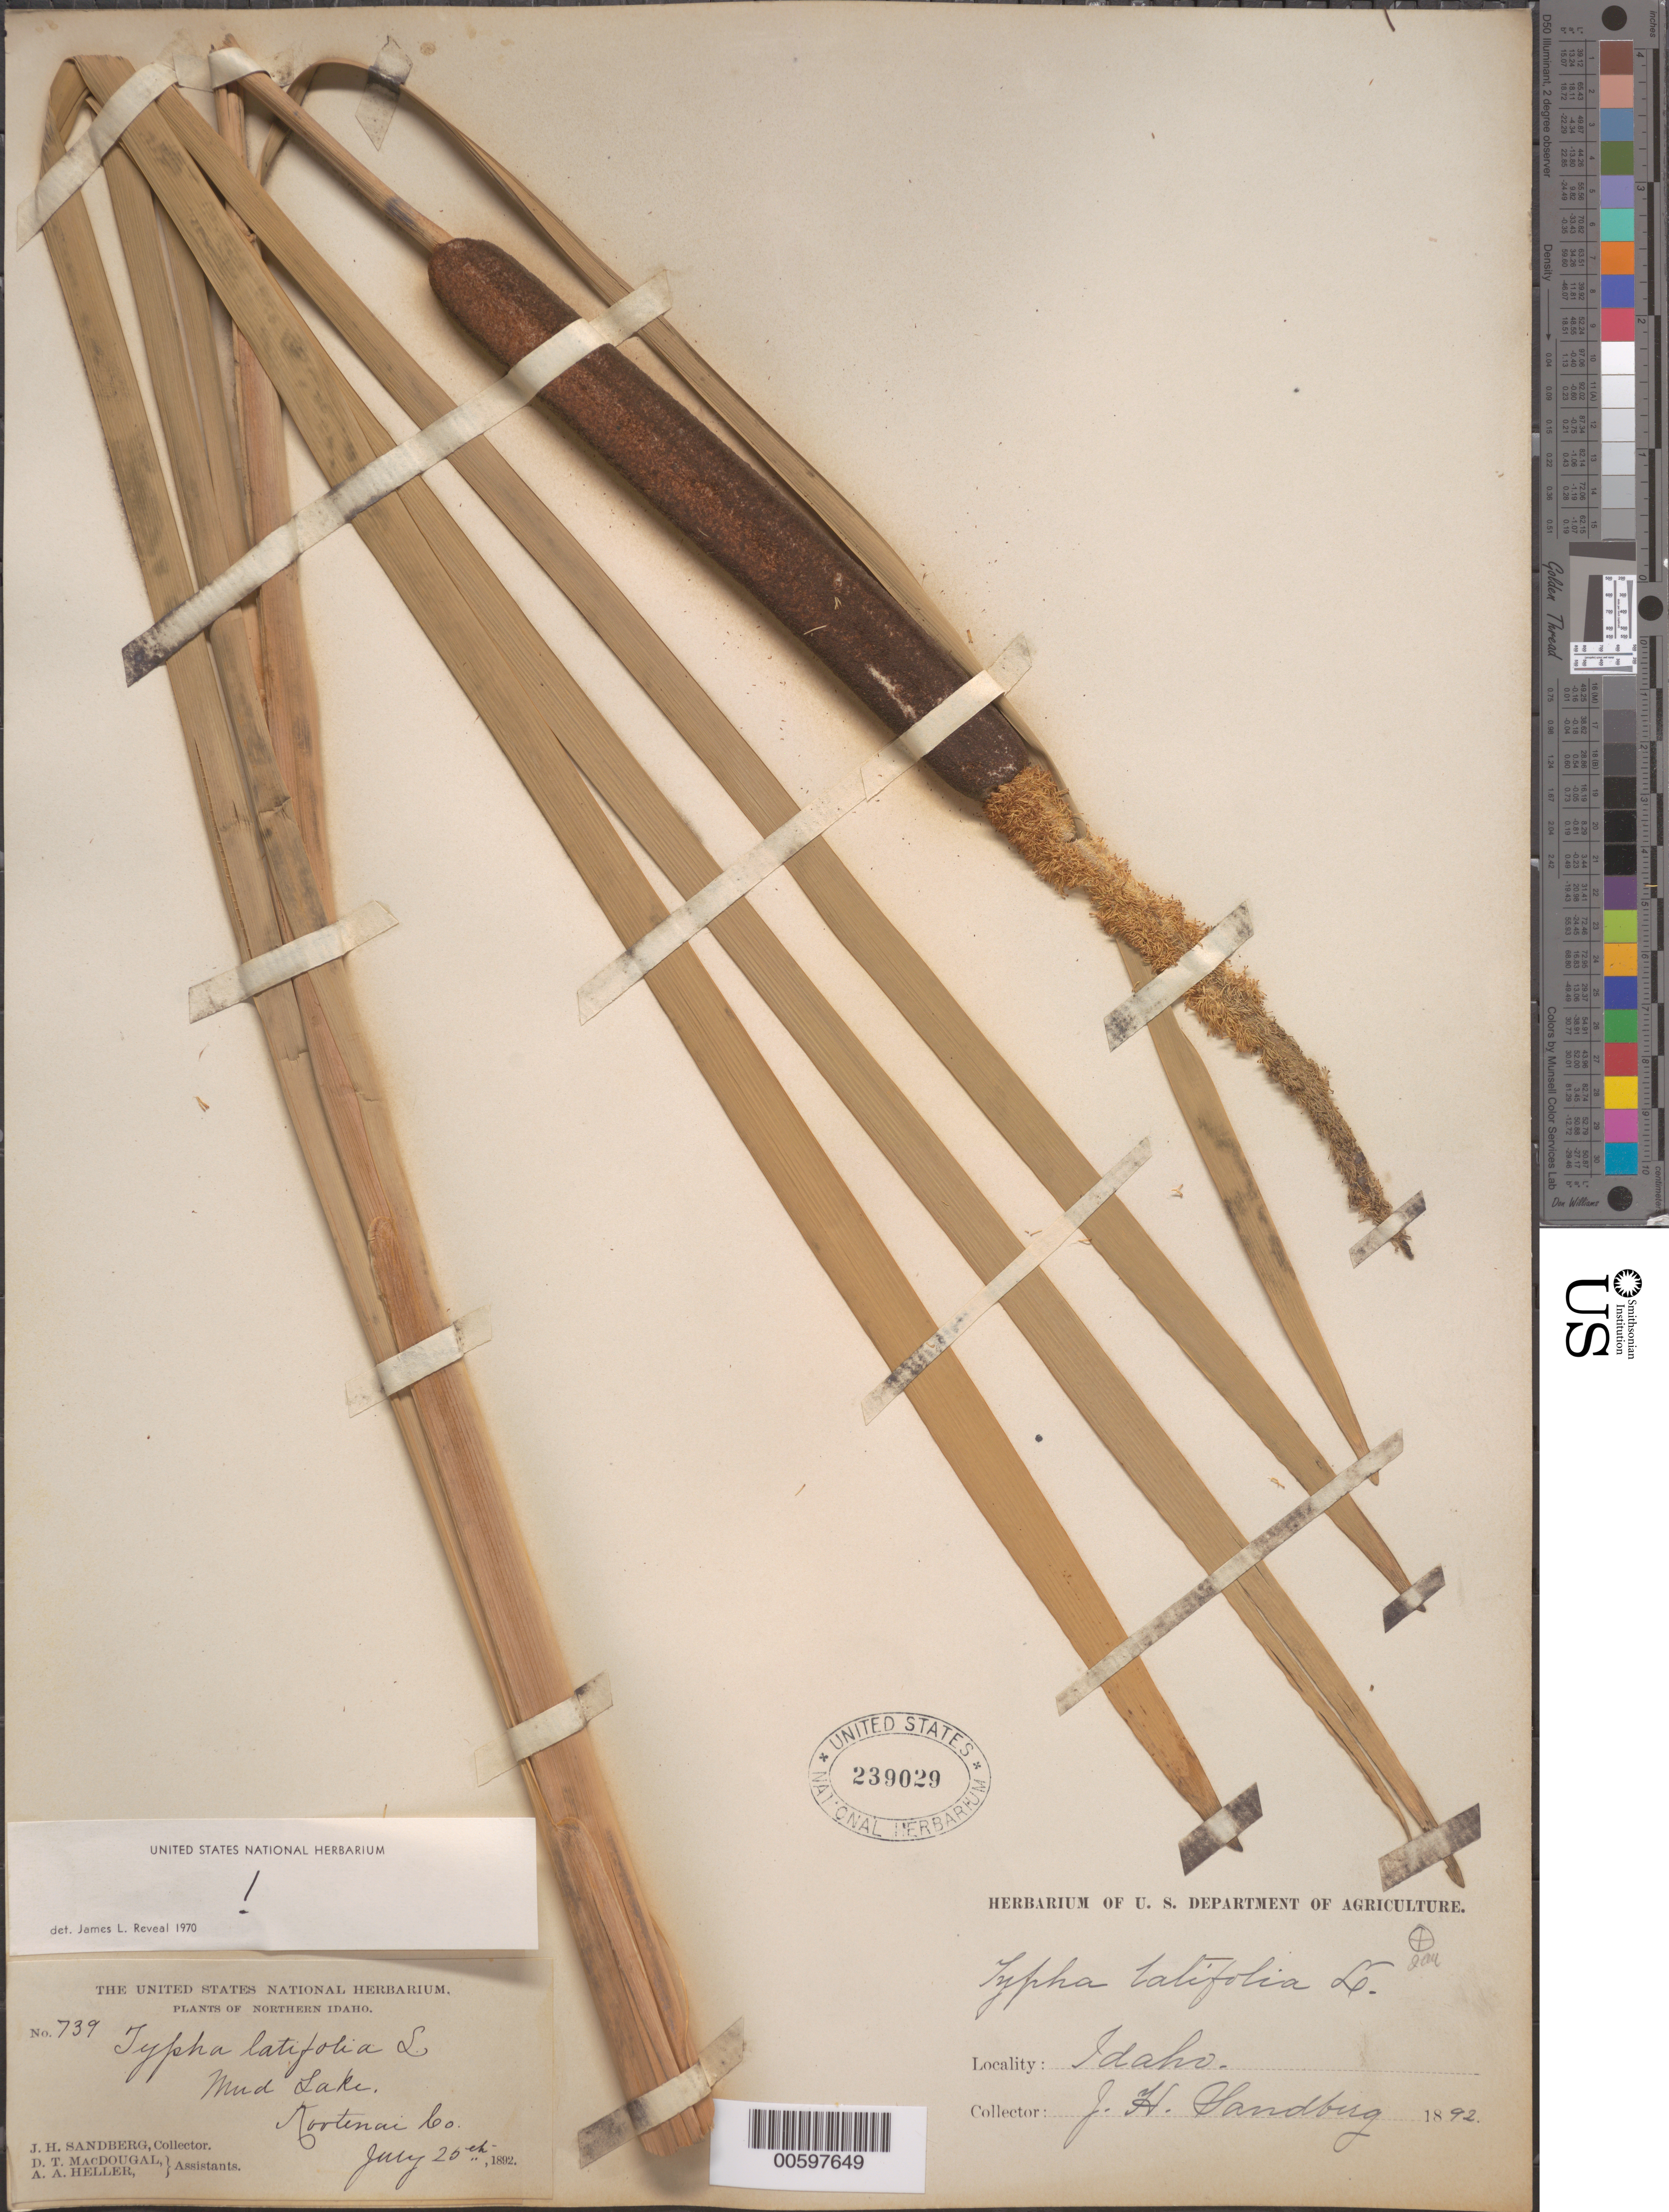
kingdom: Plantae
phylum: Tracheophyta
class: Liliopsida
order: Poales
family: Typhaceae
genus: Typha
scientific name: Typha latifolia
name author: L.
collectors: J. H. Sandberg, D. T. MacDougal & A. A. Heller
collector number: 739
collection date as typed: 25 Jul 1892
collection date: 1892-07-25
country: United States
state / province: Idaho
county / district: Kootenai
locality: Mud Lake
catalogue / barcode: US 239029